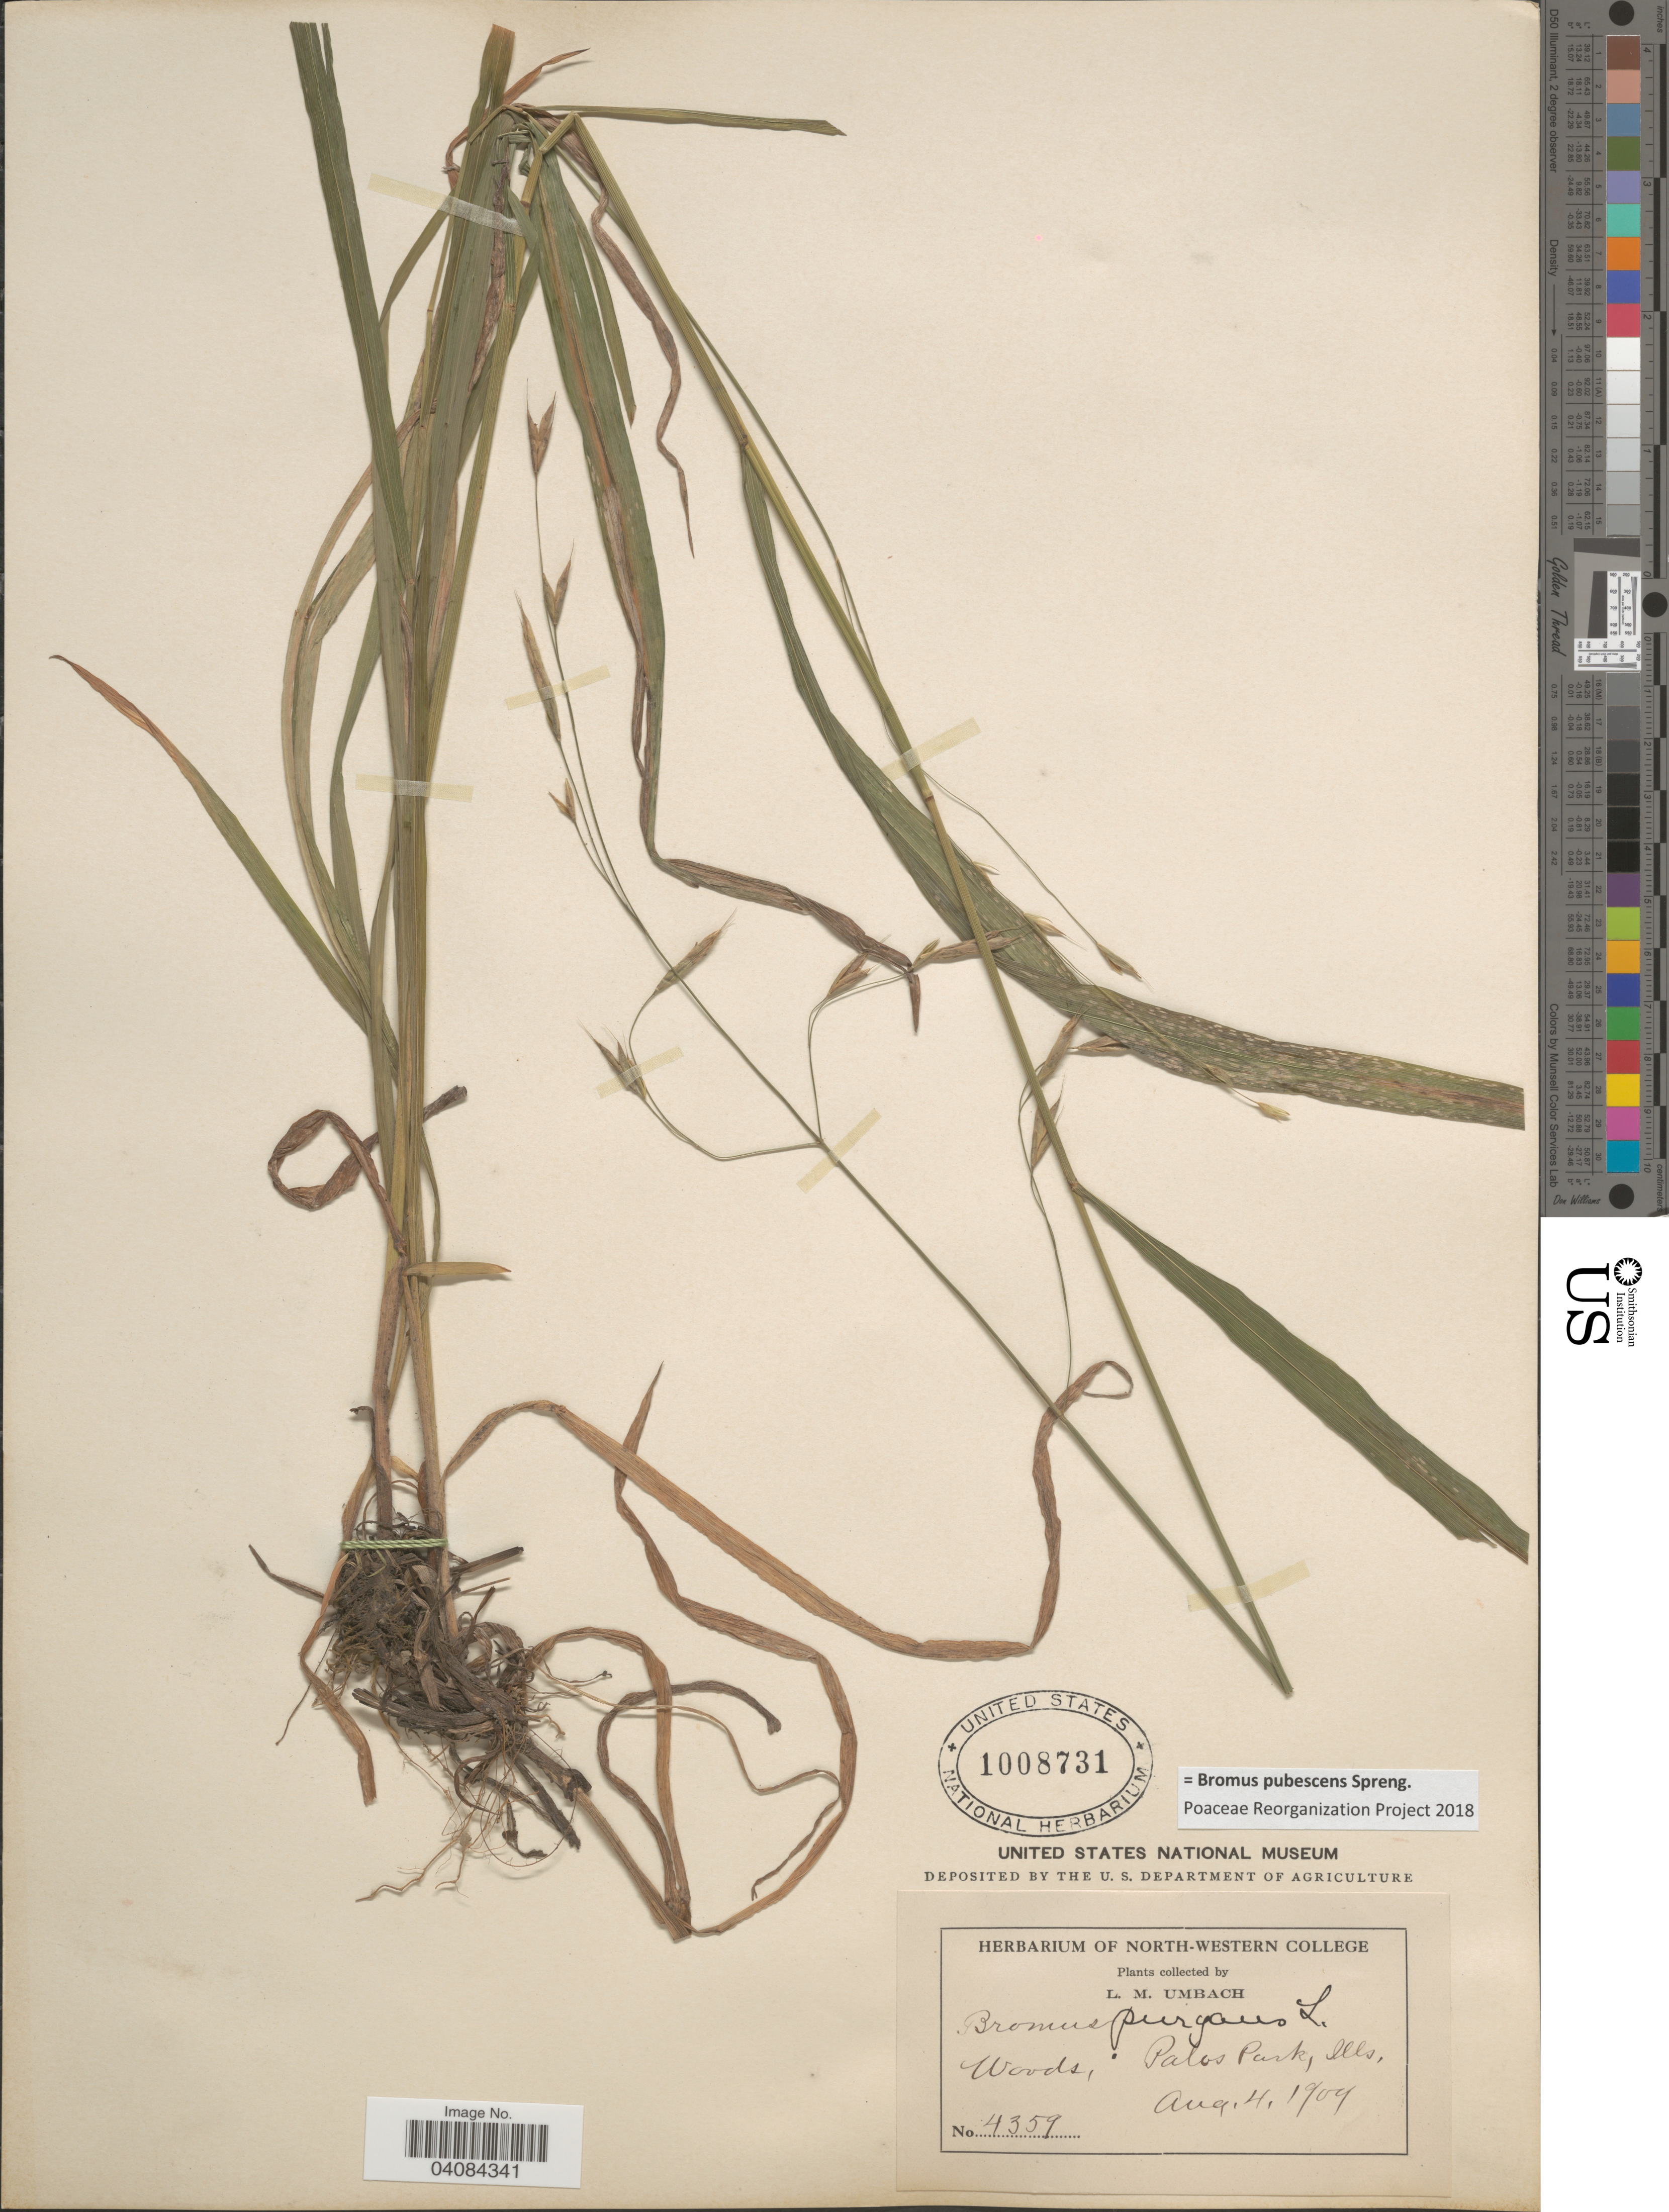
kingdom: Plantae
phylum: Tracheophyta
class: Liliopsida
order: Poales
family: Poaceae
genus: Bromus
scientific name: Bromus pubescens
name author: Muhl. ex Willd.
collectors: L. M. Umbach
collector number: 4359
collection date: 1909-08-04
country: United States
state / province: Illinois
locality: Woods, Palos Park.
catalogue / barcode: US 1008731